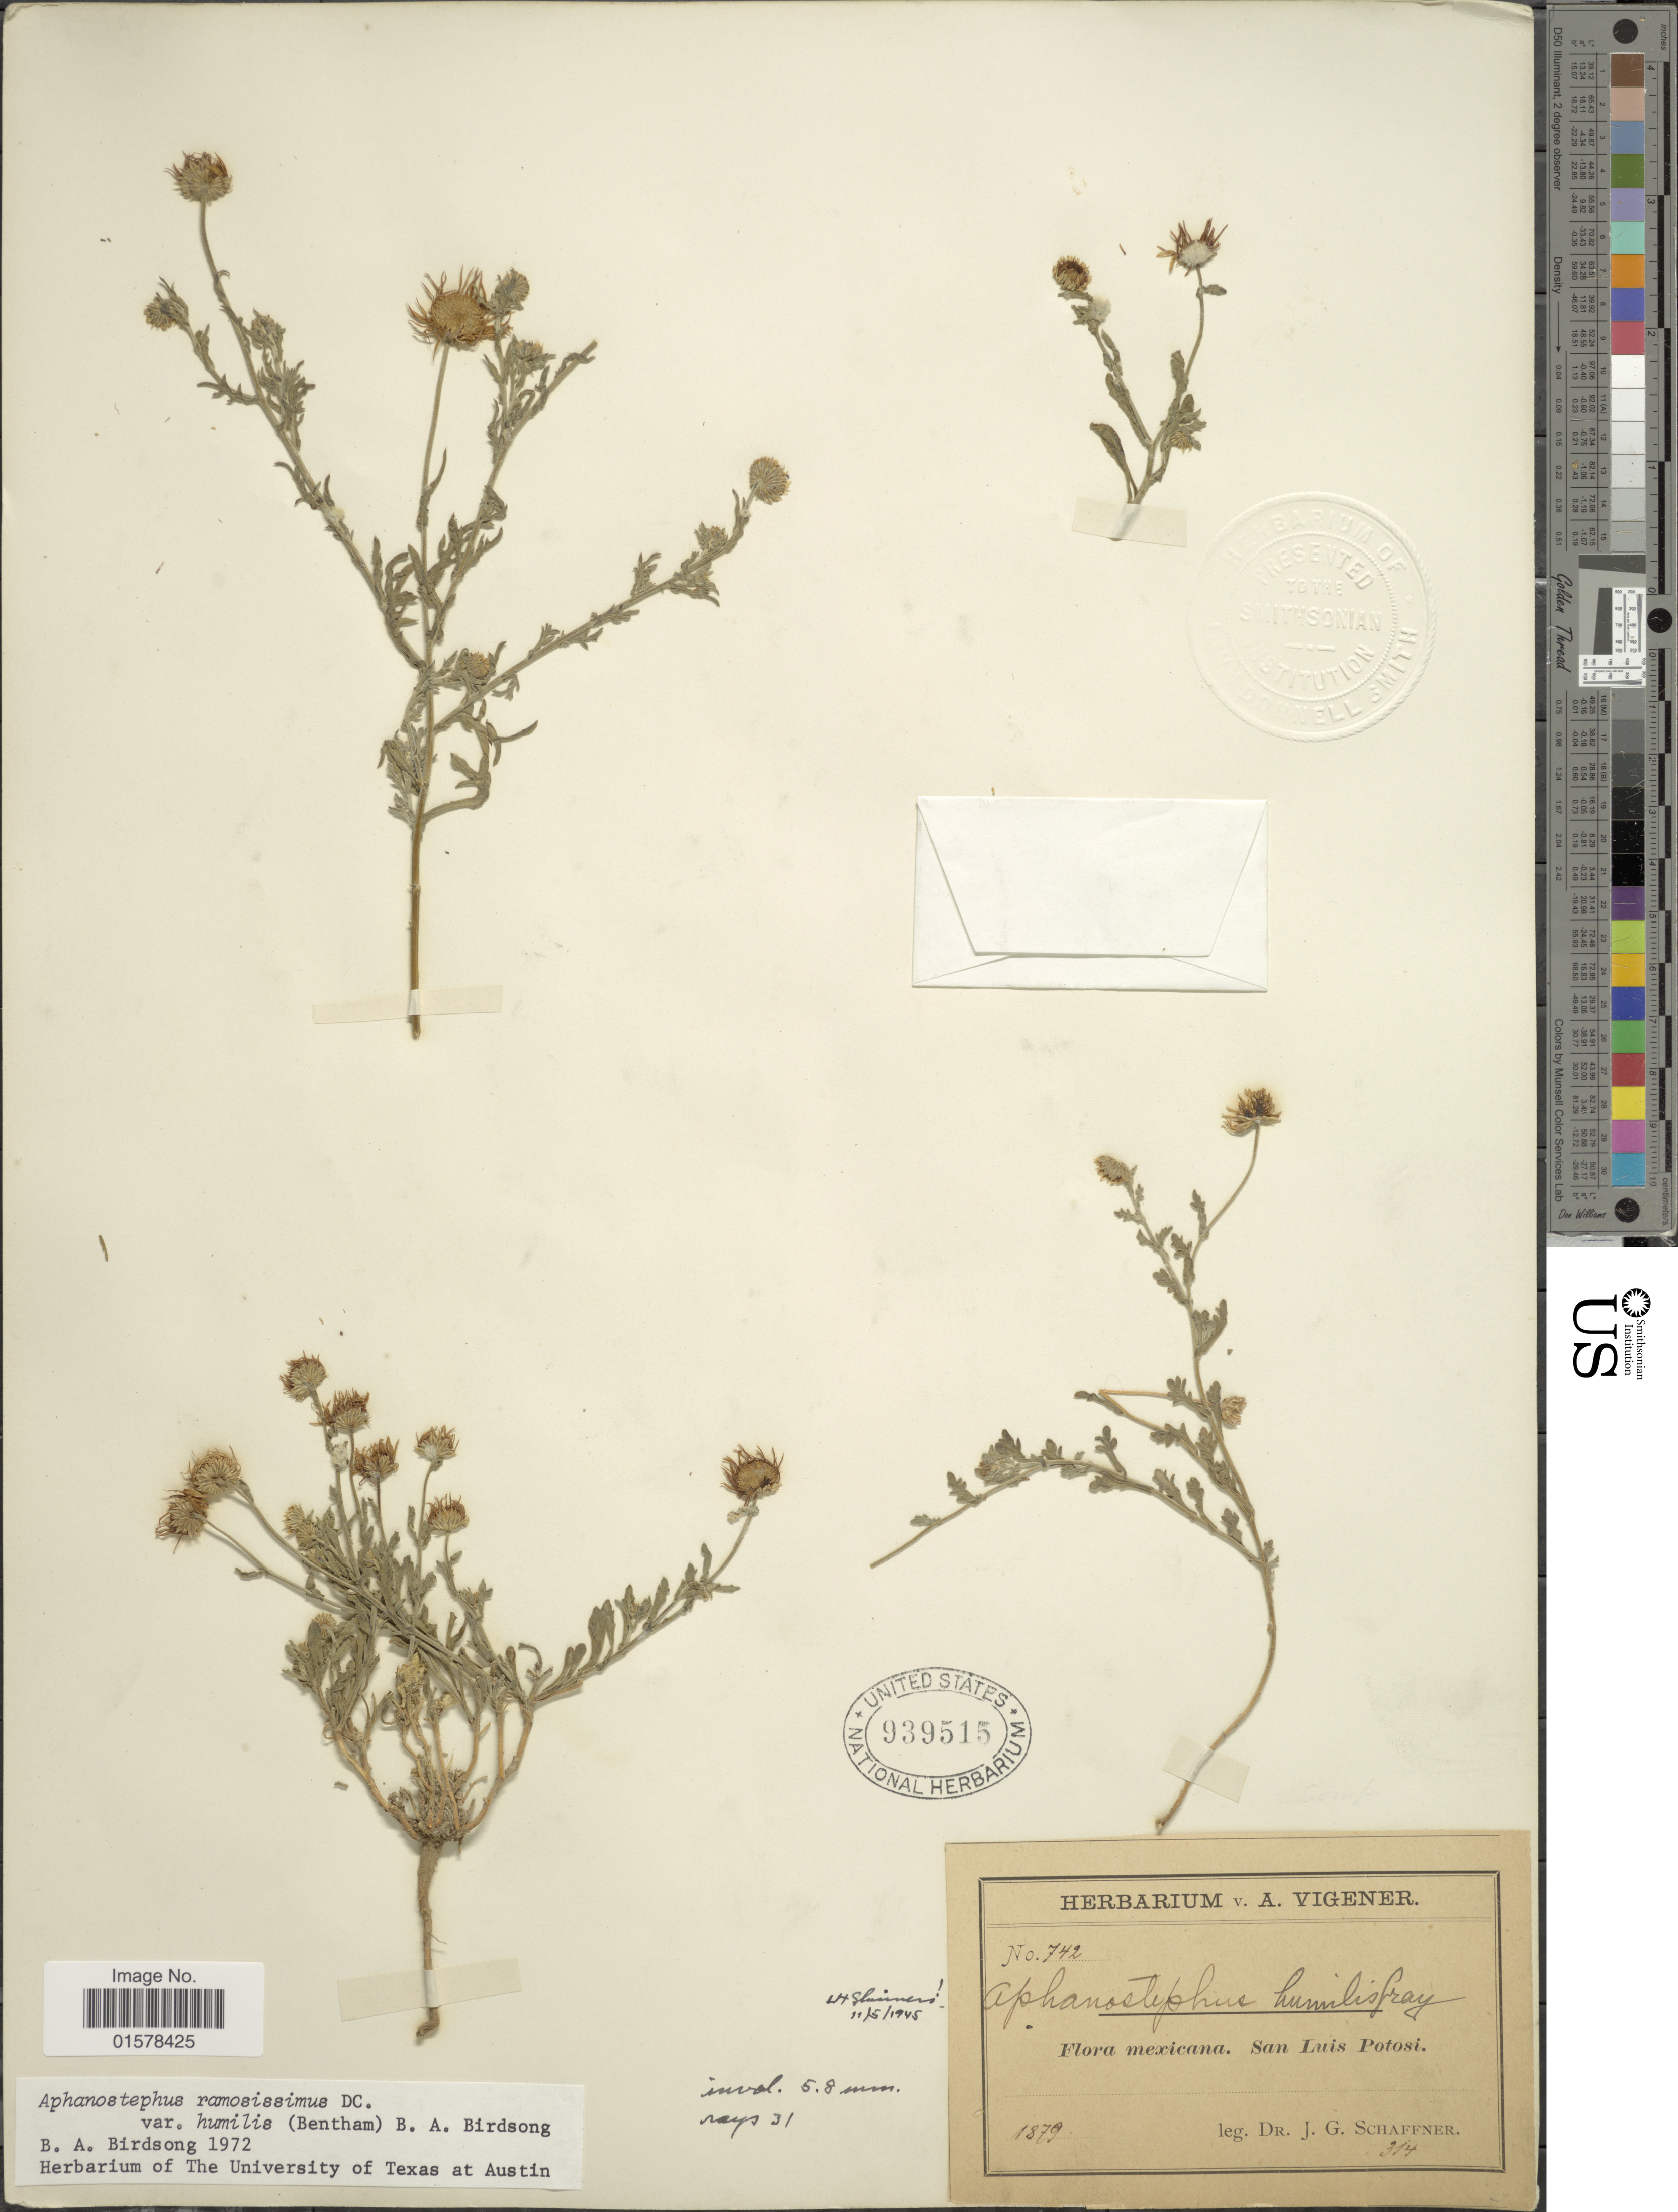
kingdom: Plantae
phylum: Tracheophyta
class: Magnoliopsida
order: Asterales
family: Asteraceae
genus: Aphanostephus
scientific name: Aphanostephus ramosissimus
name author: DC.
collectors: J. G. Schaffner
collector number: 742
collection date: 1879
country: Mexico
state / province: San Luis Potosí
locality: Mexicana, San Luis Potosí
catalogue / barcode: US 939515